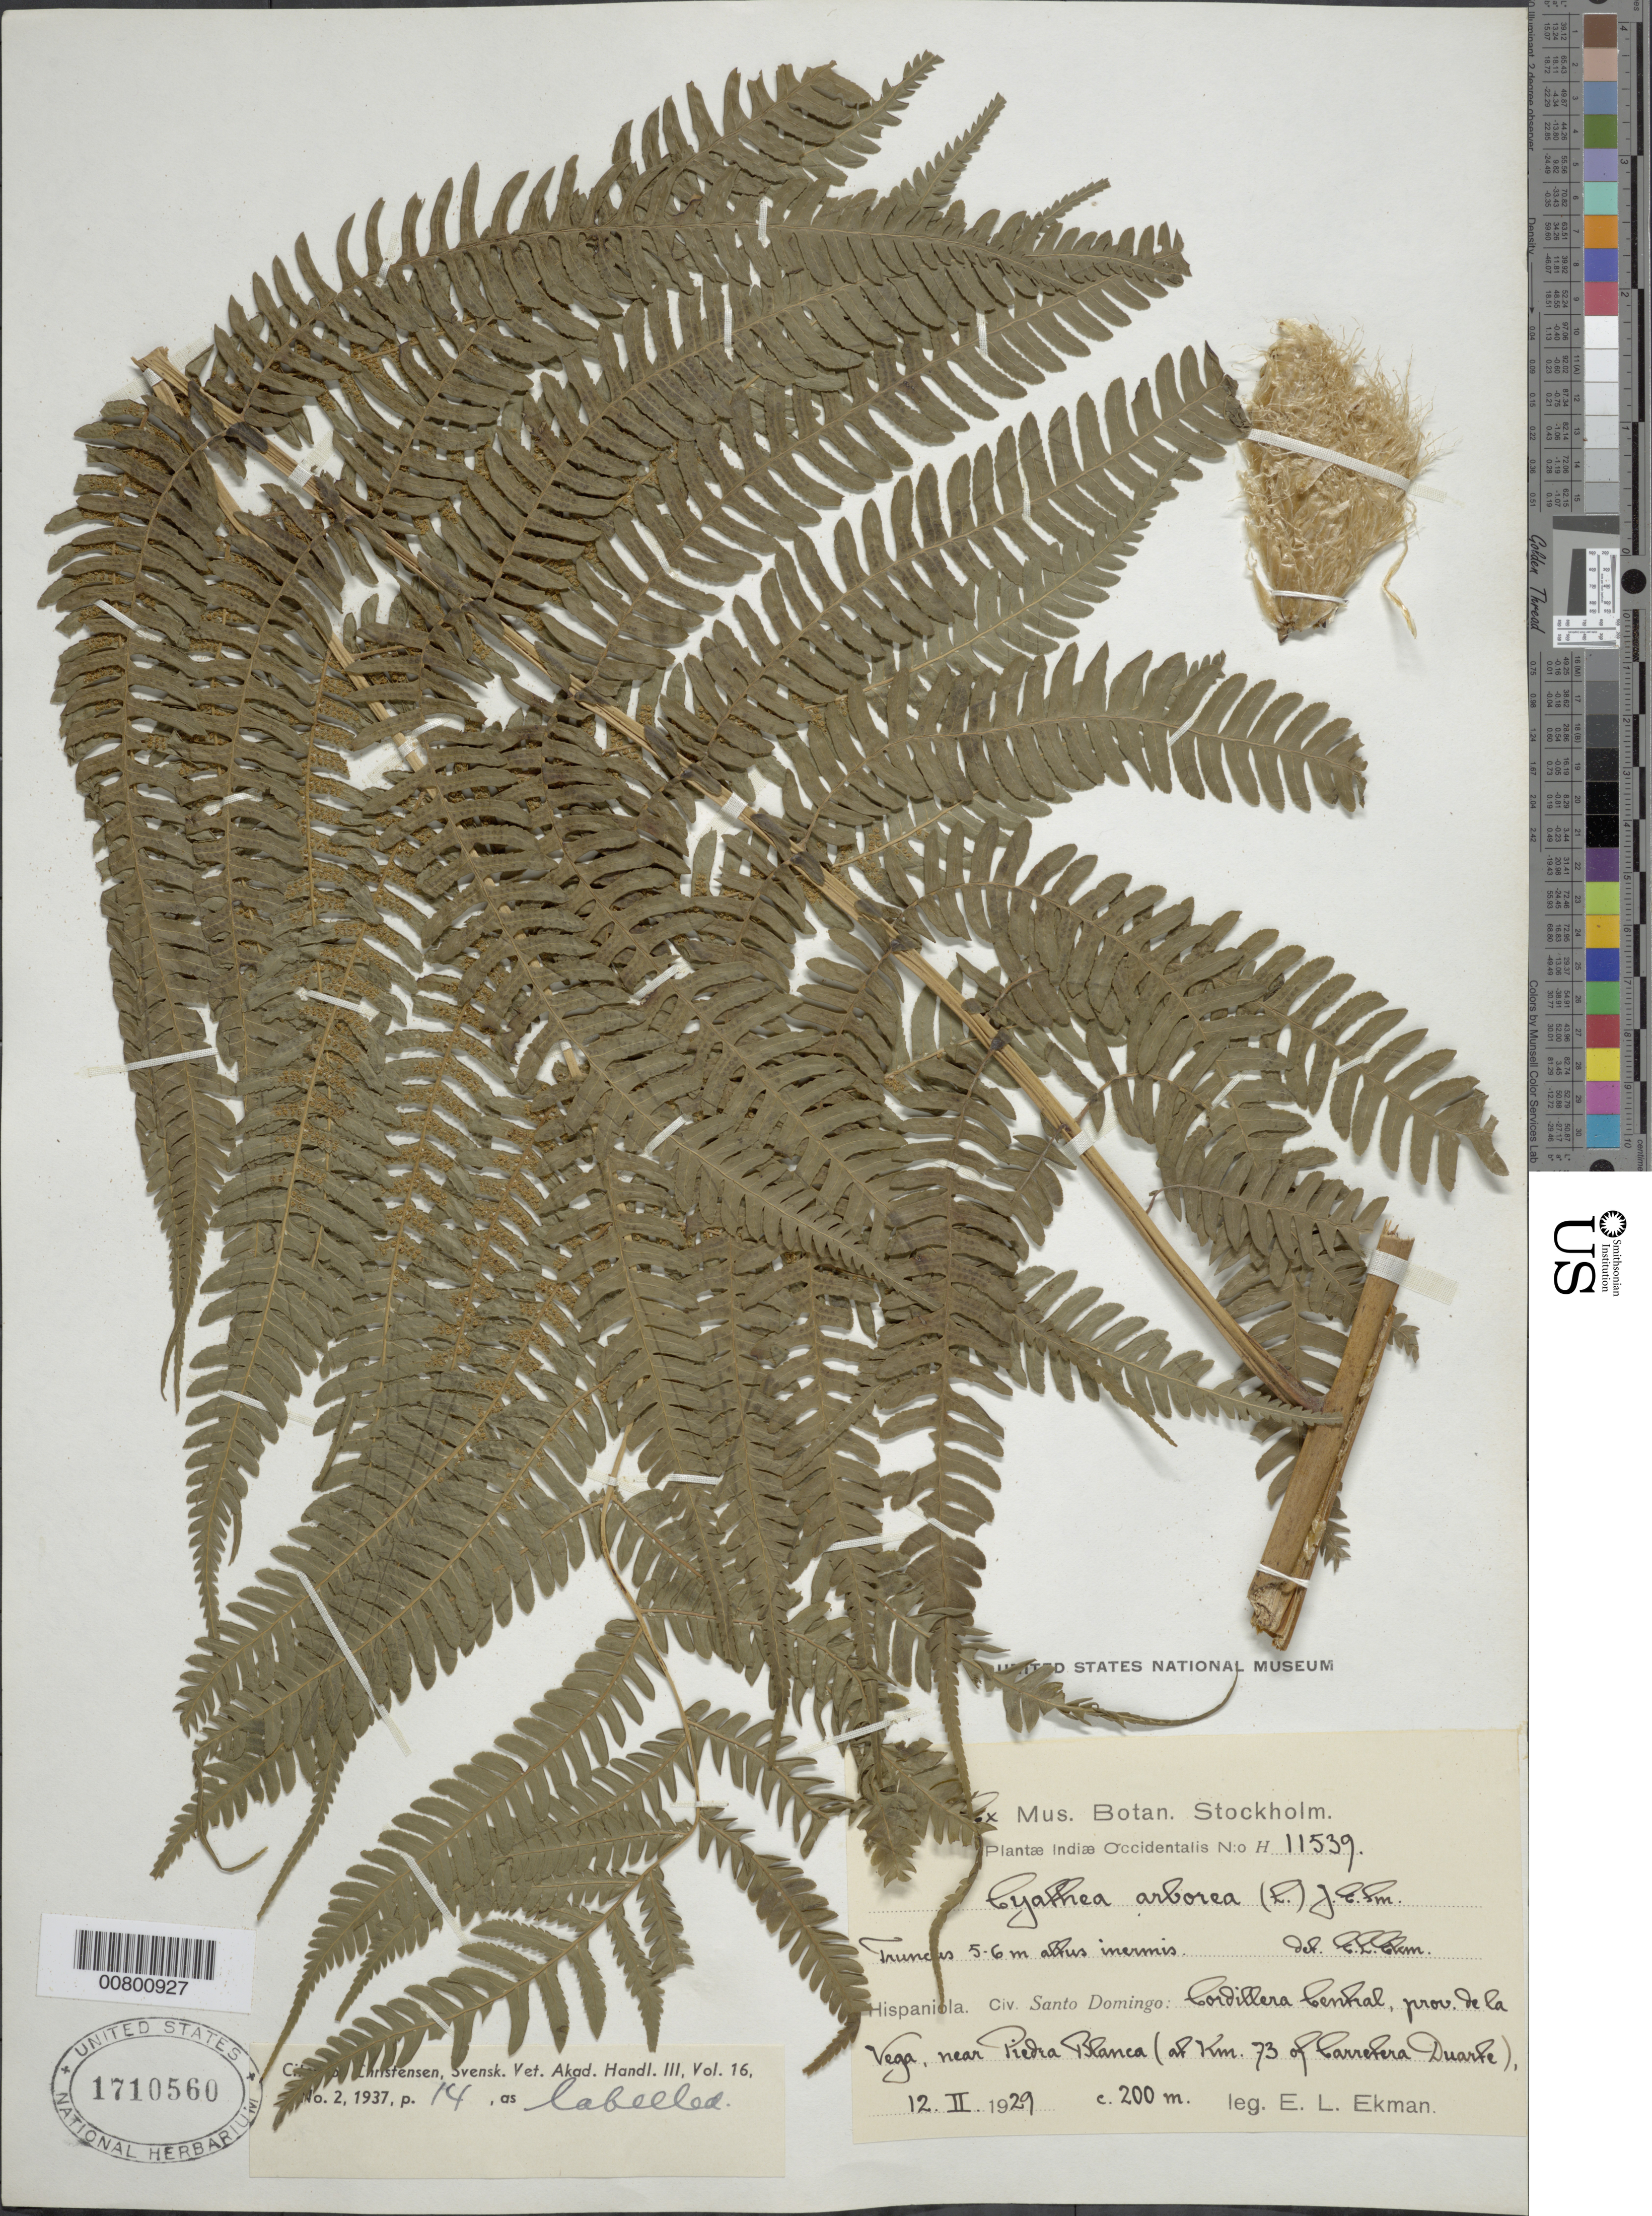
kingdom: Plantae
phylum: Tracheophyta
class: Polypodiopsida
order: Cyatheales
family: Cyatheaceae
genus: Cyathea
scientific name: Cyathea arborea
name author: (L.) Sm.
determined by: Christensen, C. F. A.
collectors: E. L. Ekman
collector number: H 11539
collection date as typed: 12 Feb 1929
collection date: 1929-02-12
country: Dominican Republic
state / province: La Vega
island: Hispaniola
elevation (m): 200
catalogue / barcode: US 1710560